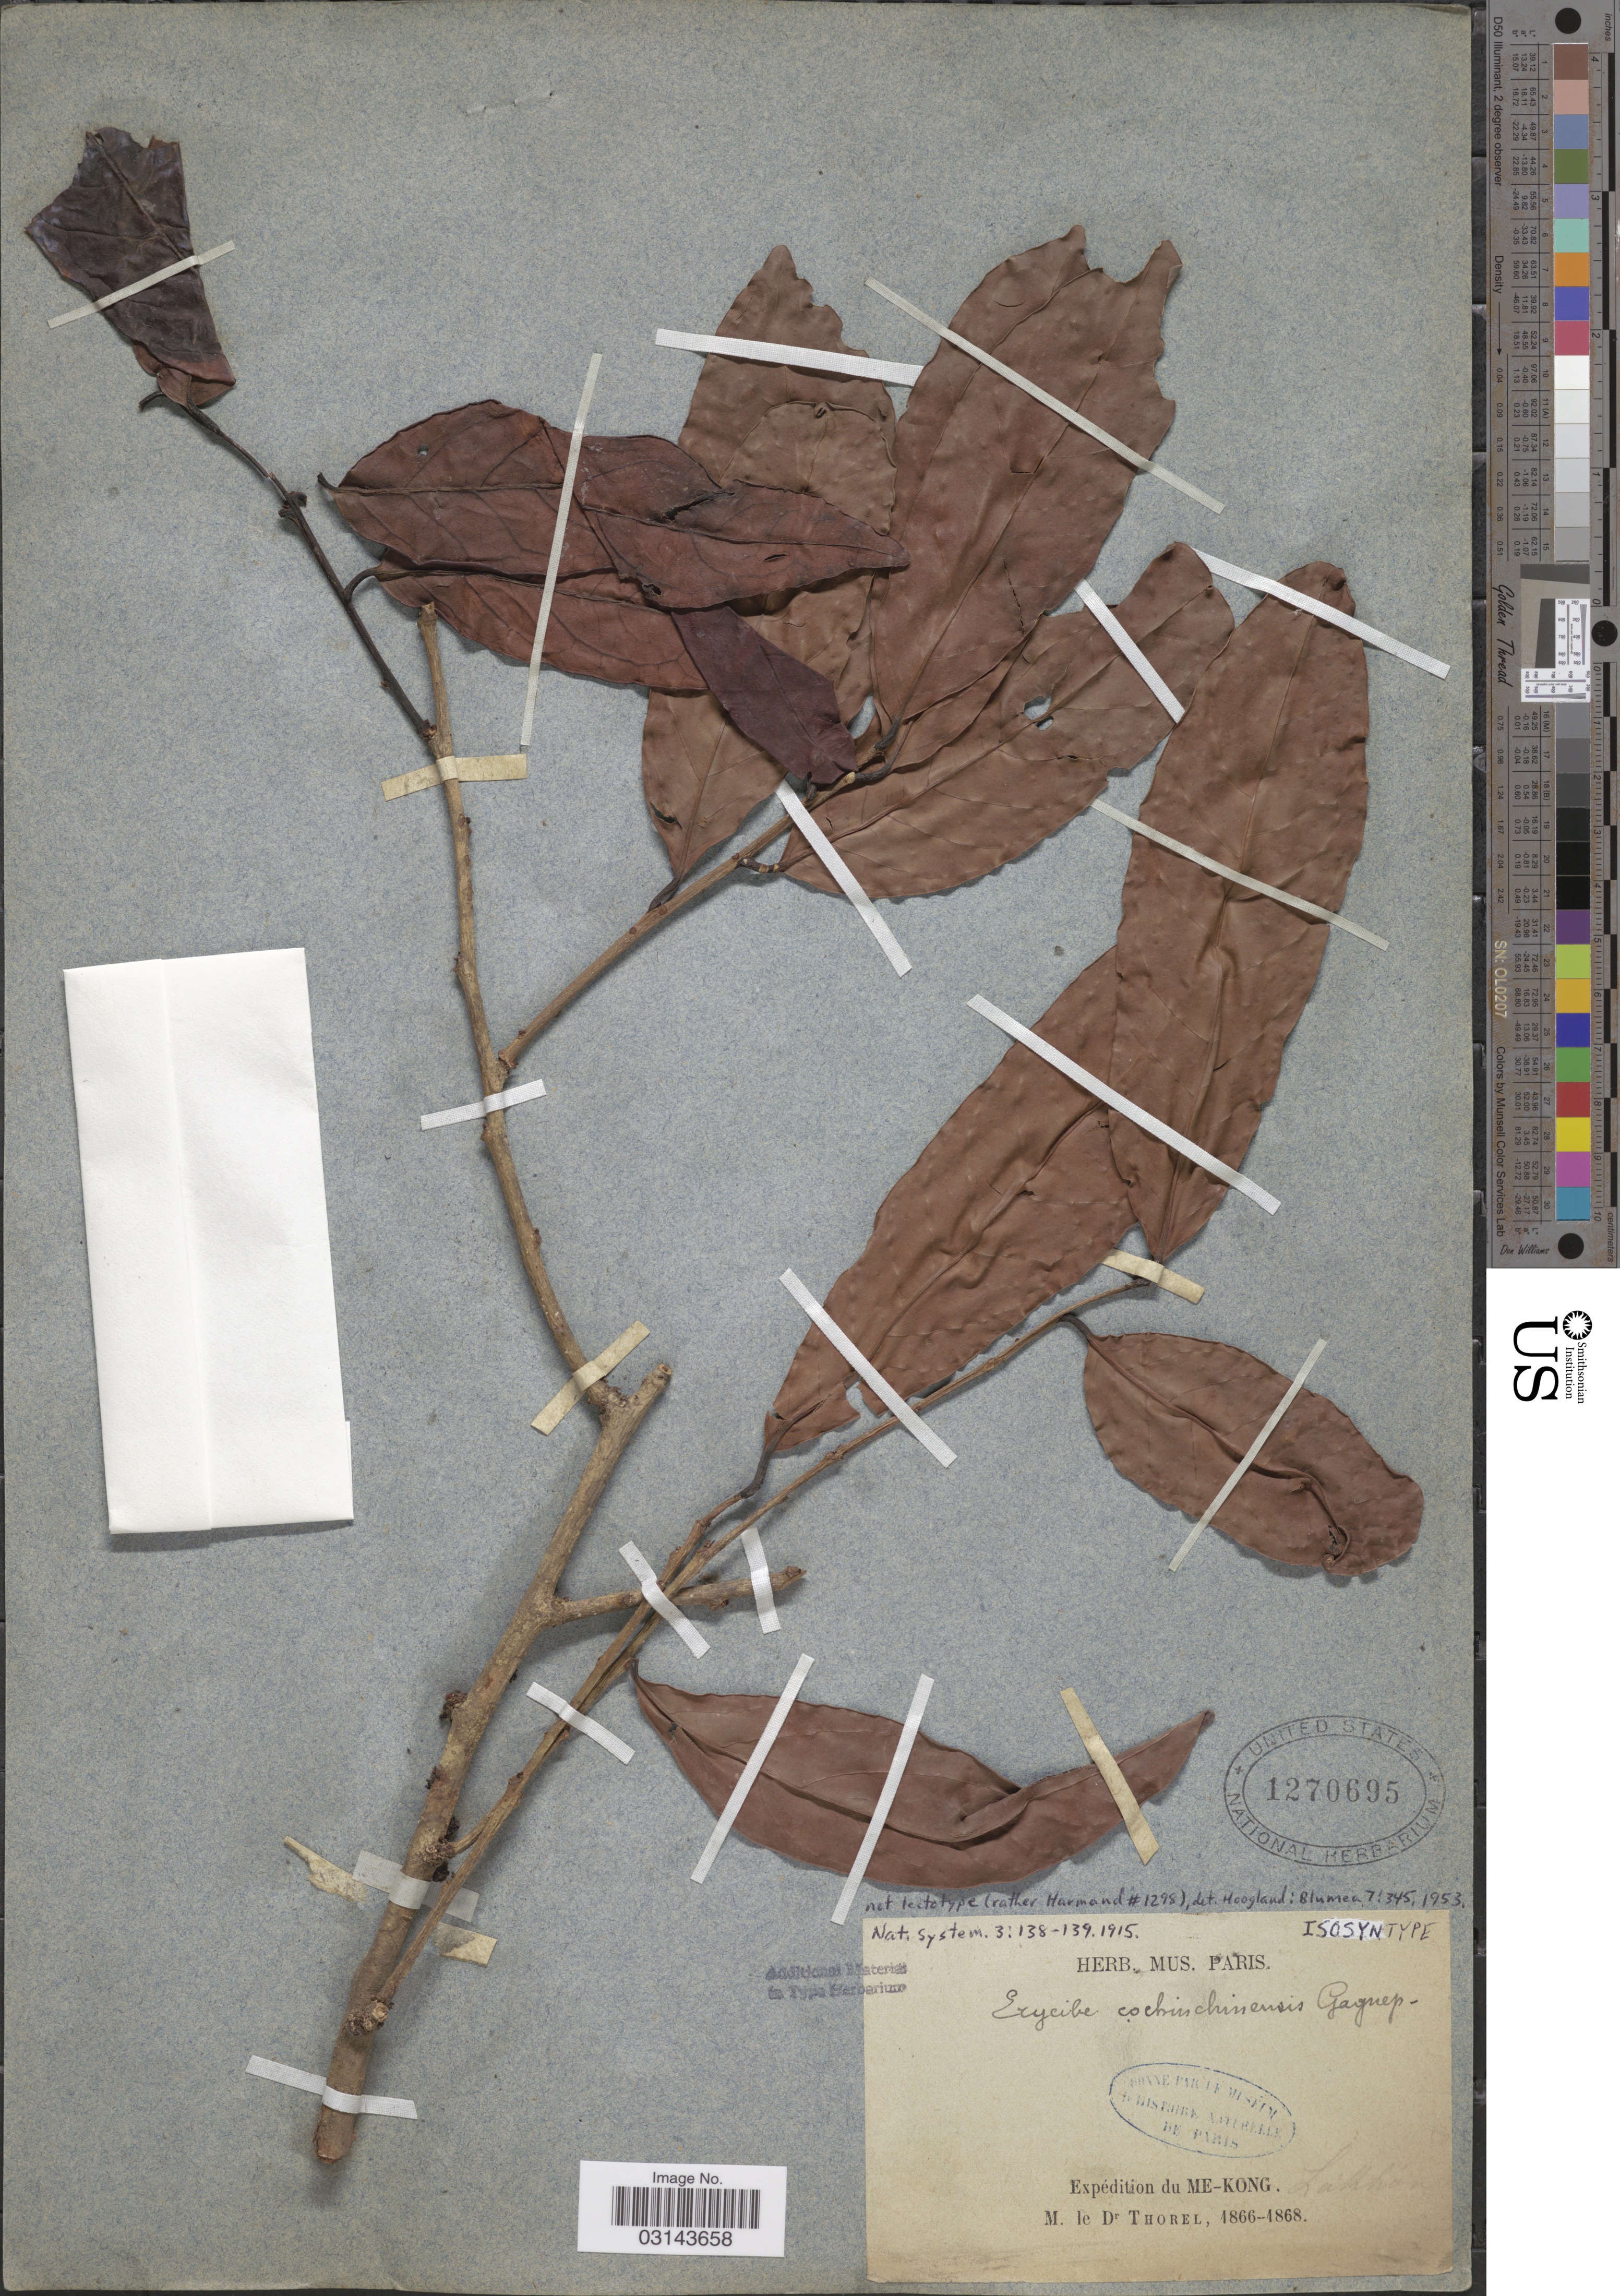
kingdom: Plantae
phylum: Tracheophyta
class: Magnoliopsida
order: Solanales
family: Convolvulaceae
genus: Erycibe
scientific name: Erycibe cochinchinensis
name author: Gagnep.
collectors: C. Thorel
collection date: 1866/1868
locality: Me-Kong. Lakhán [interpreted].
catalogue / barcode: US 1270695